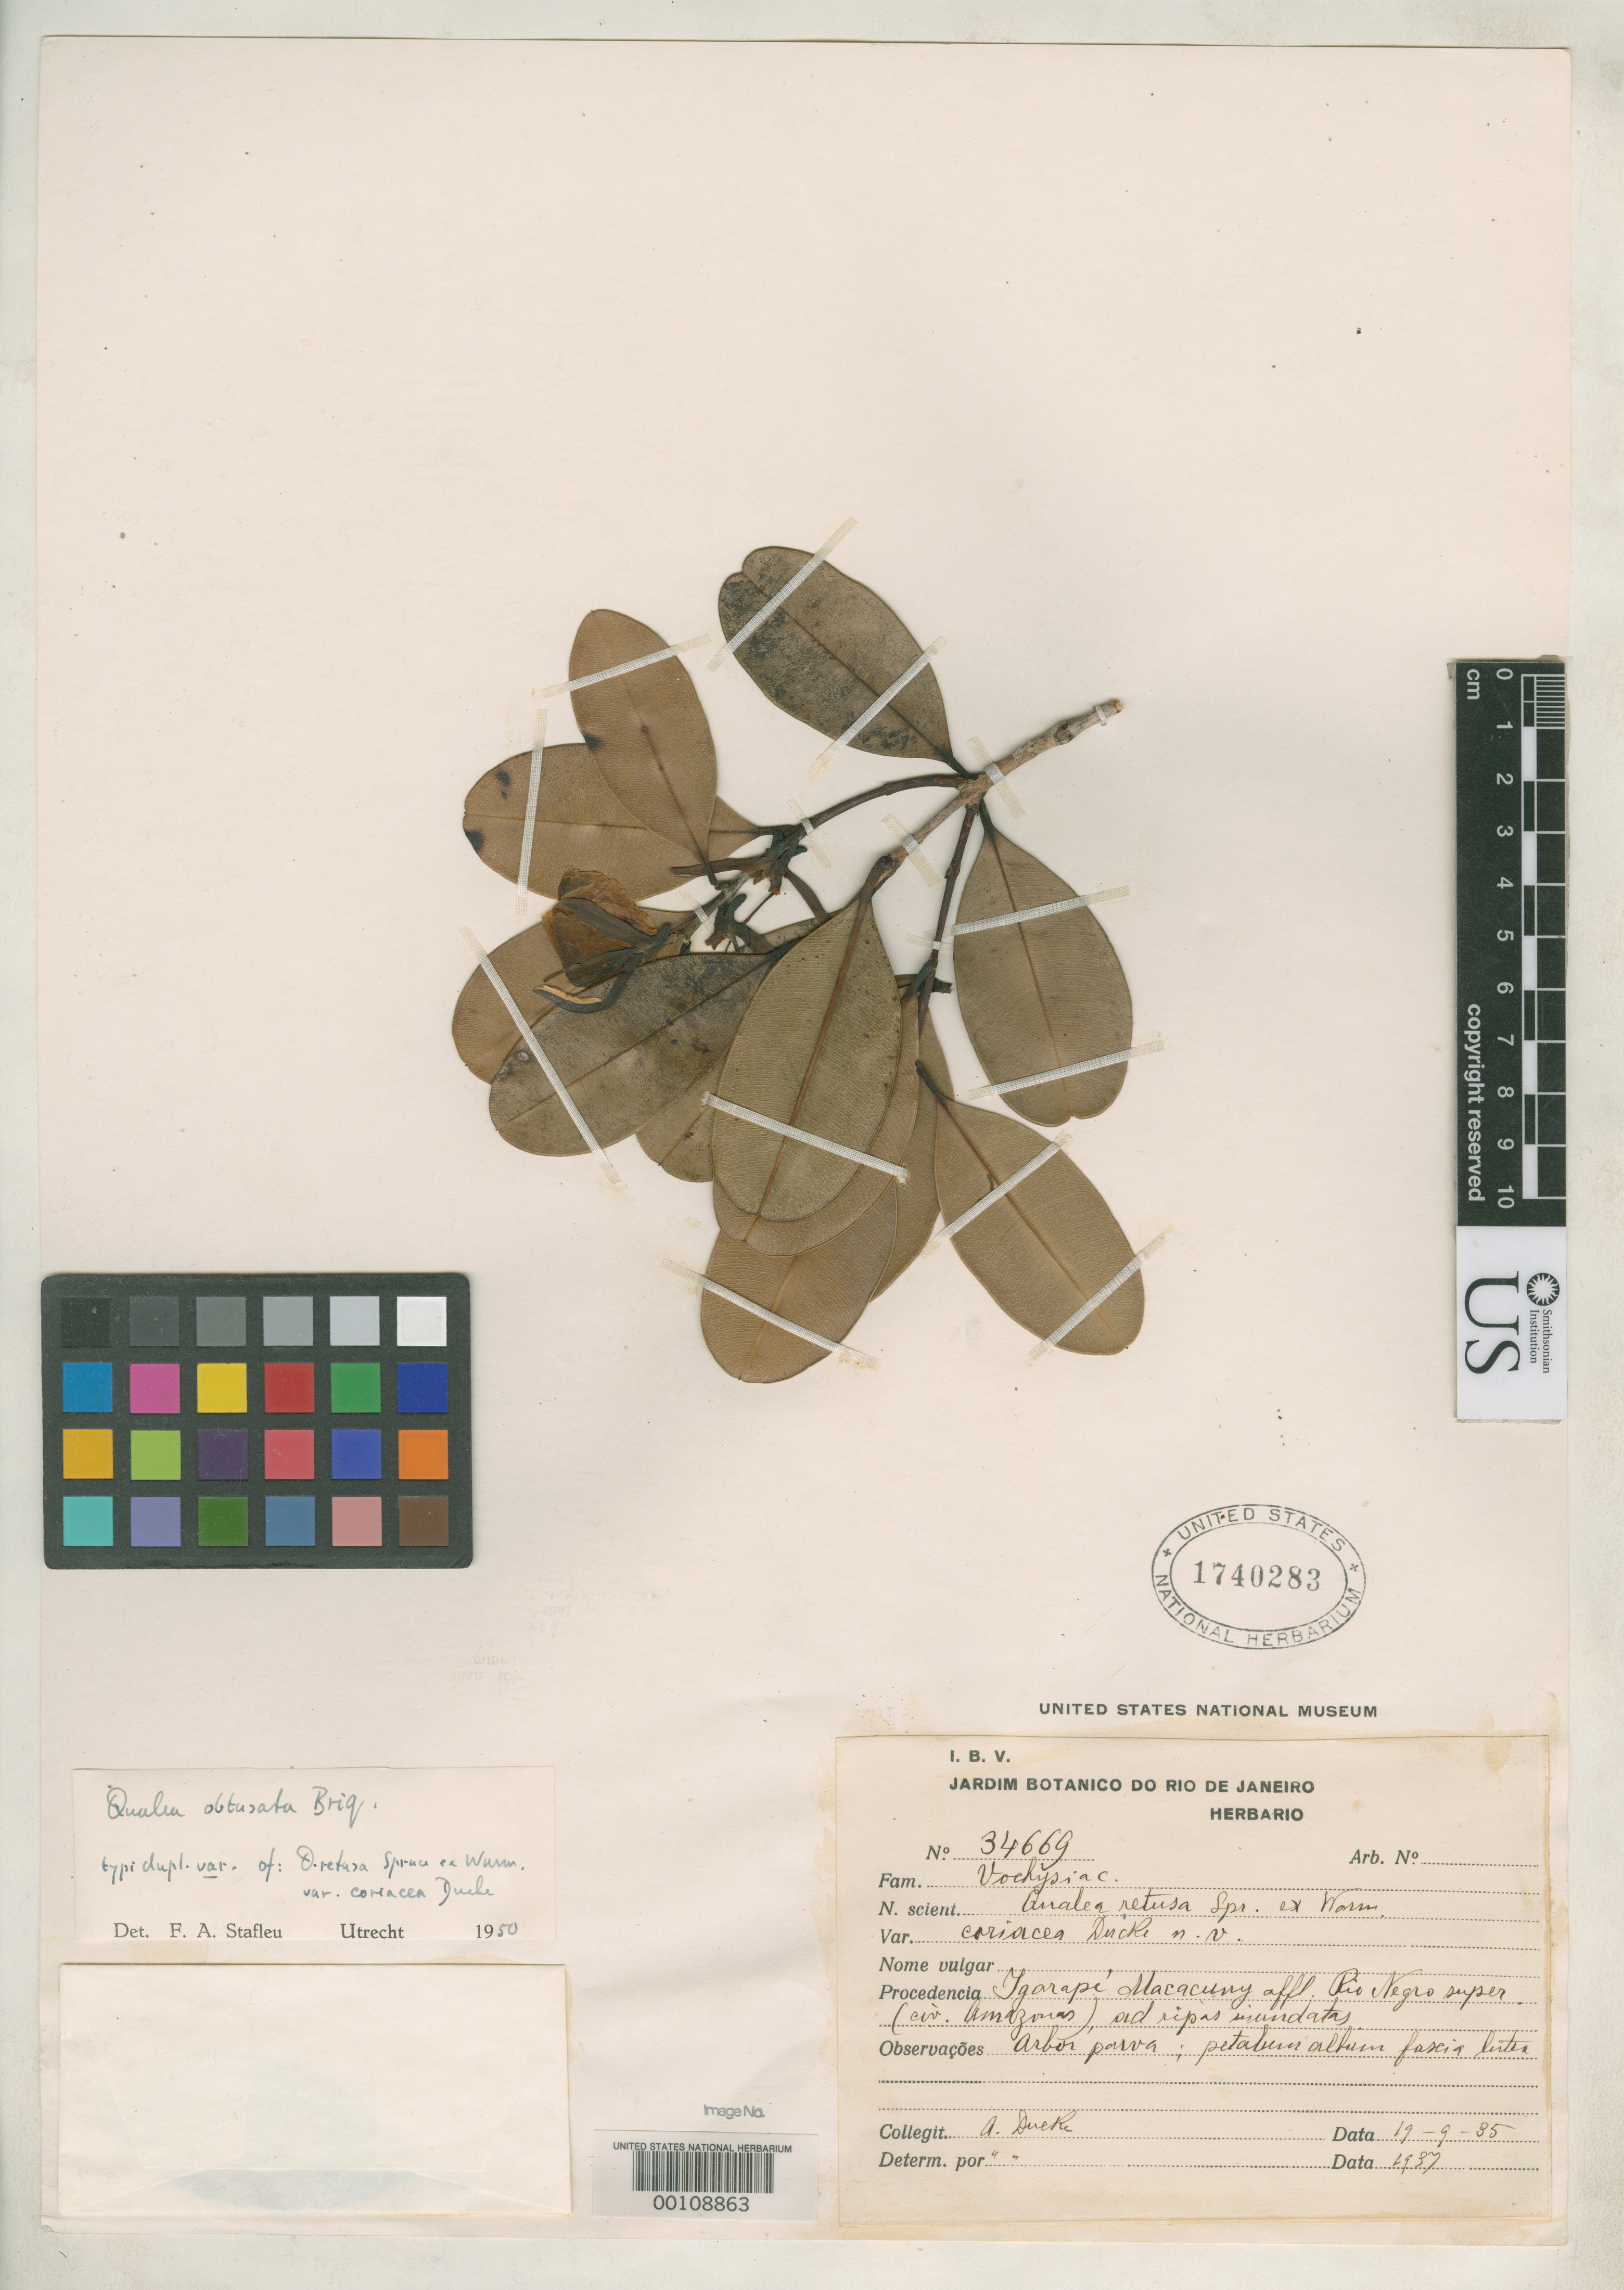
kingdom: Plantae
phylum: Tracheophyta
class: Magnoliopsida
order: Myrtales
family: Vochysiaceae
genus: Qualea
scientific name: Qualea retusa var. coriacea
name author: Ducke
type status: Isotype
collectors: A. Ducke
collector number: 34669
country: Brazil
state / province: Amazonas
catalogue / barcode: US 1740283